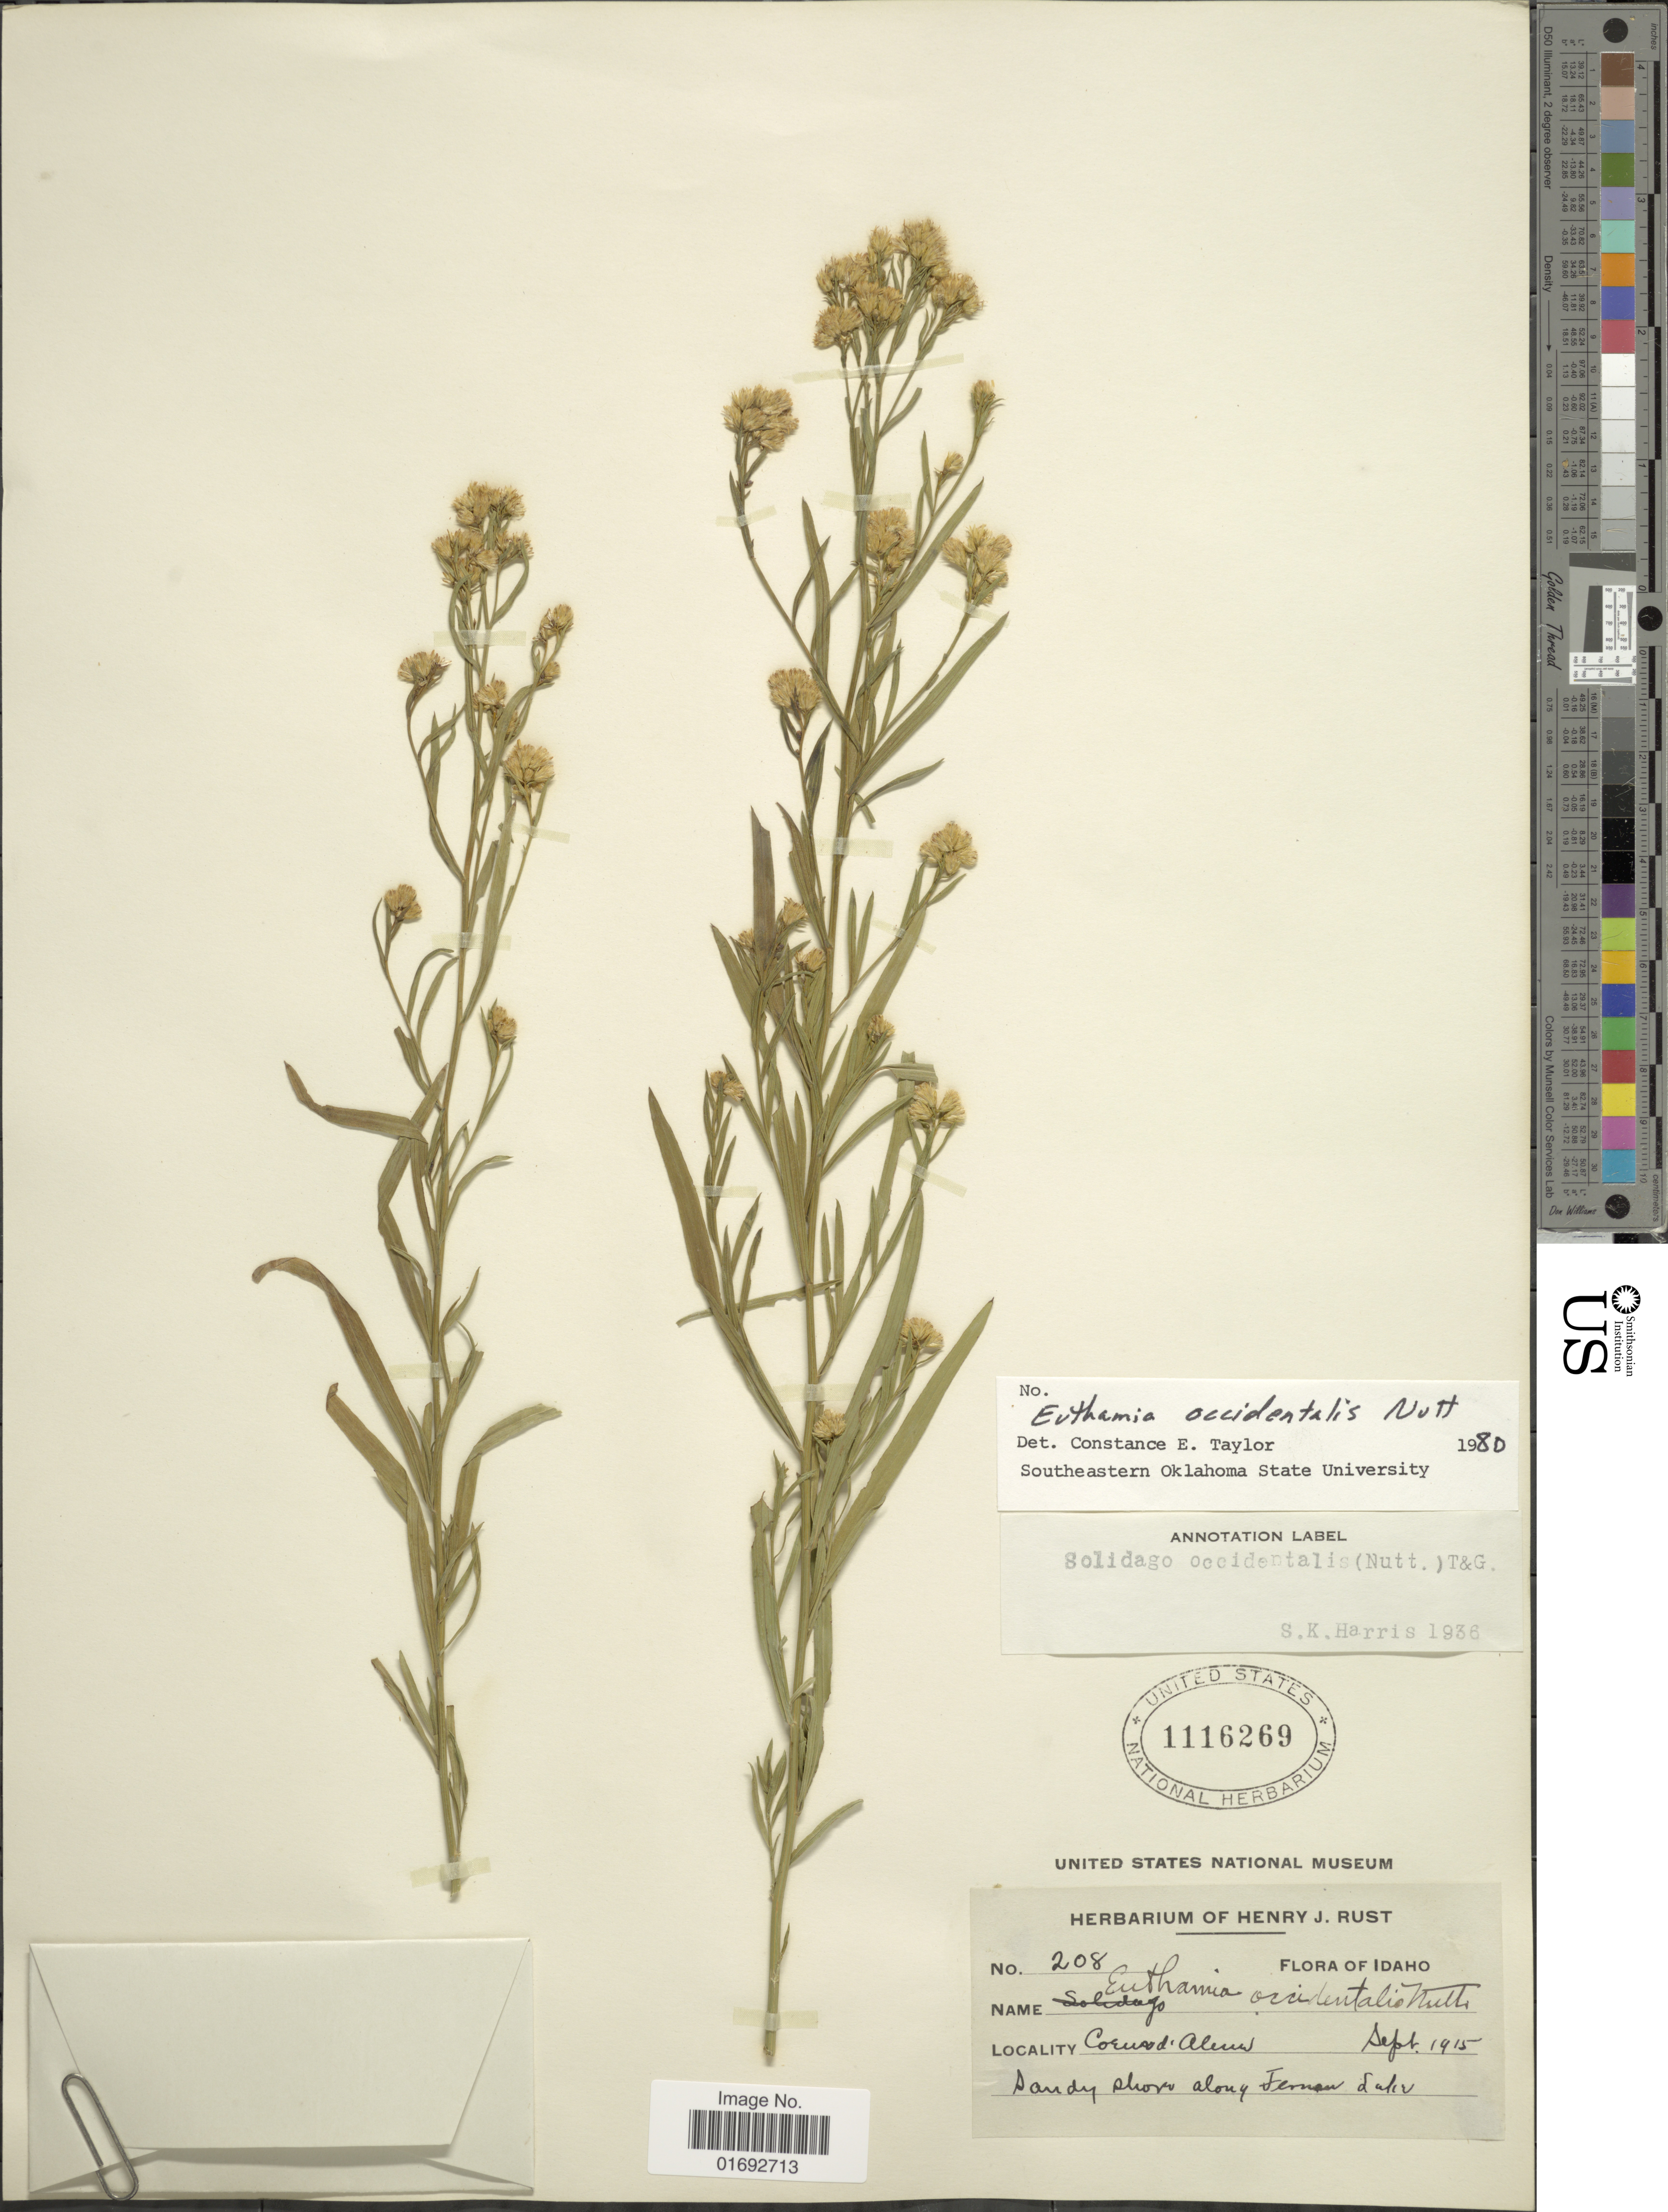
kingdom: Plantae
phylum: Tracheophyta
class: Magnoliopsida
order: Asterales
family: Asteraceae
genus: Euthamia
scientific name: Euthamia occidentalis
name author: Nutt.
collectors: ex herb. Henry J. Rust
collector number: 208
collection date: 1915-09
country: United States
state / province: Idaho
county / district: Kootenai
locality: Coeur d'Alene, along Fernan Lake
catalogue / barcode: US 1116269